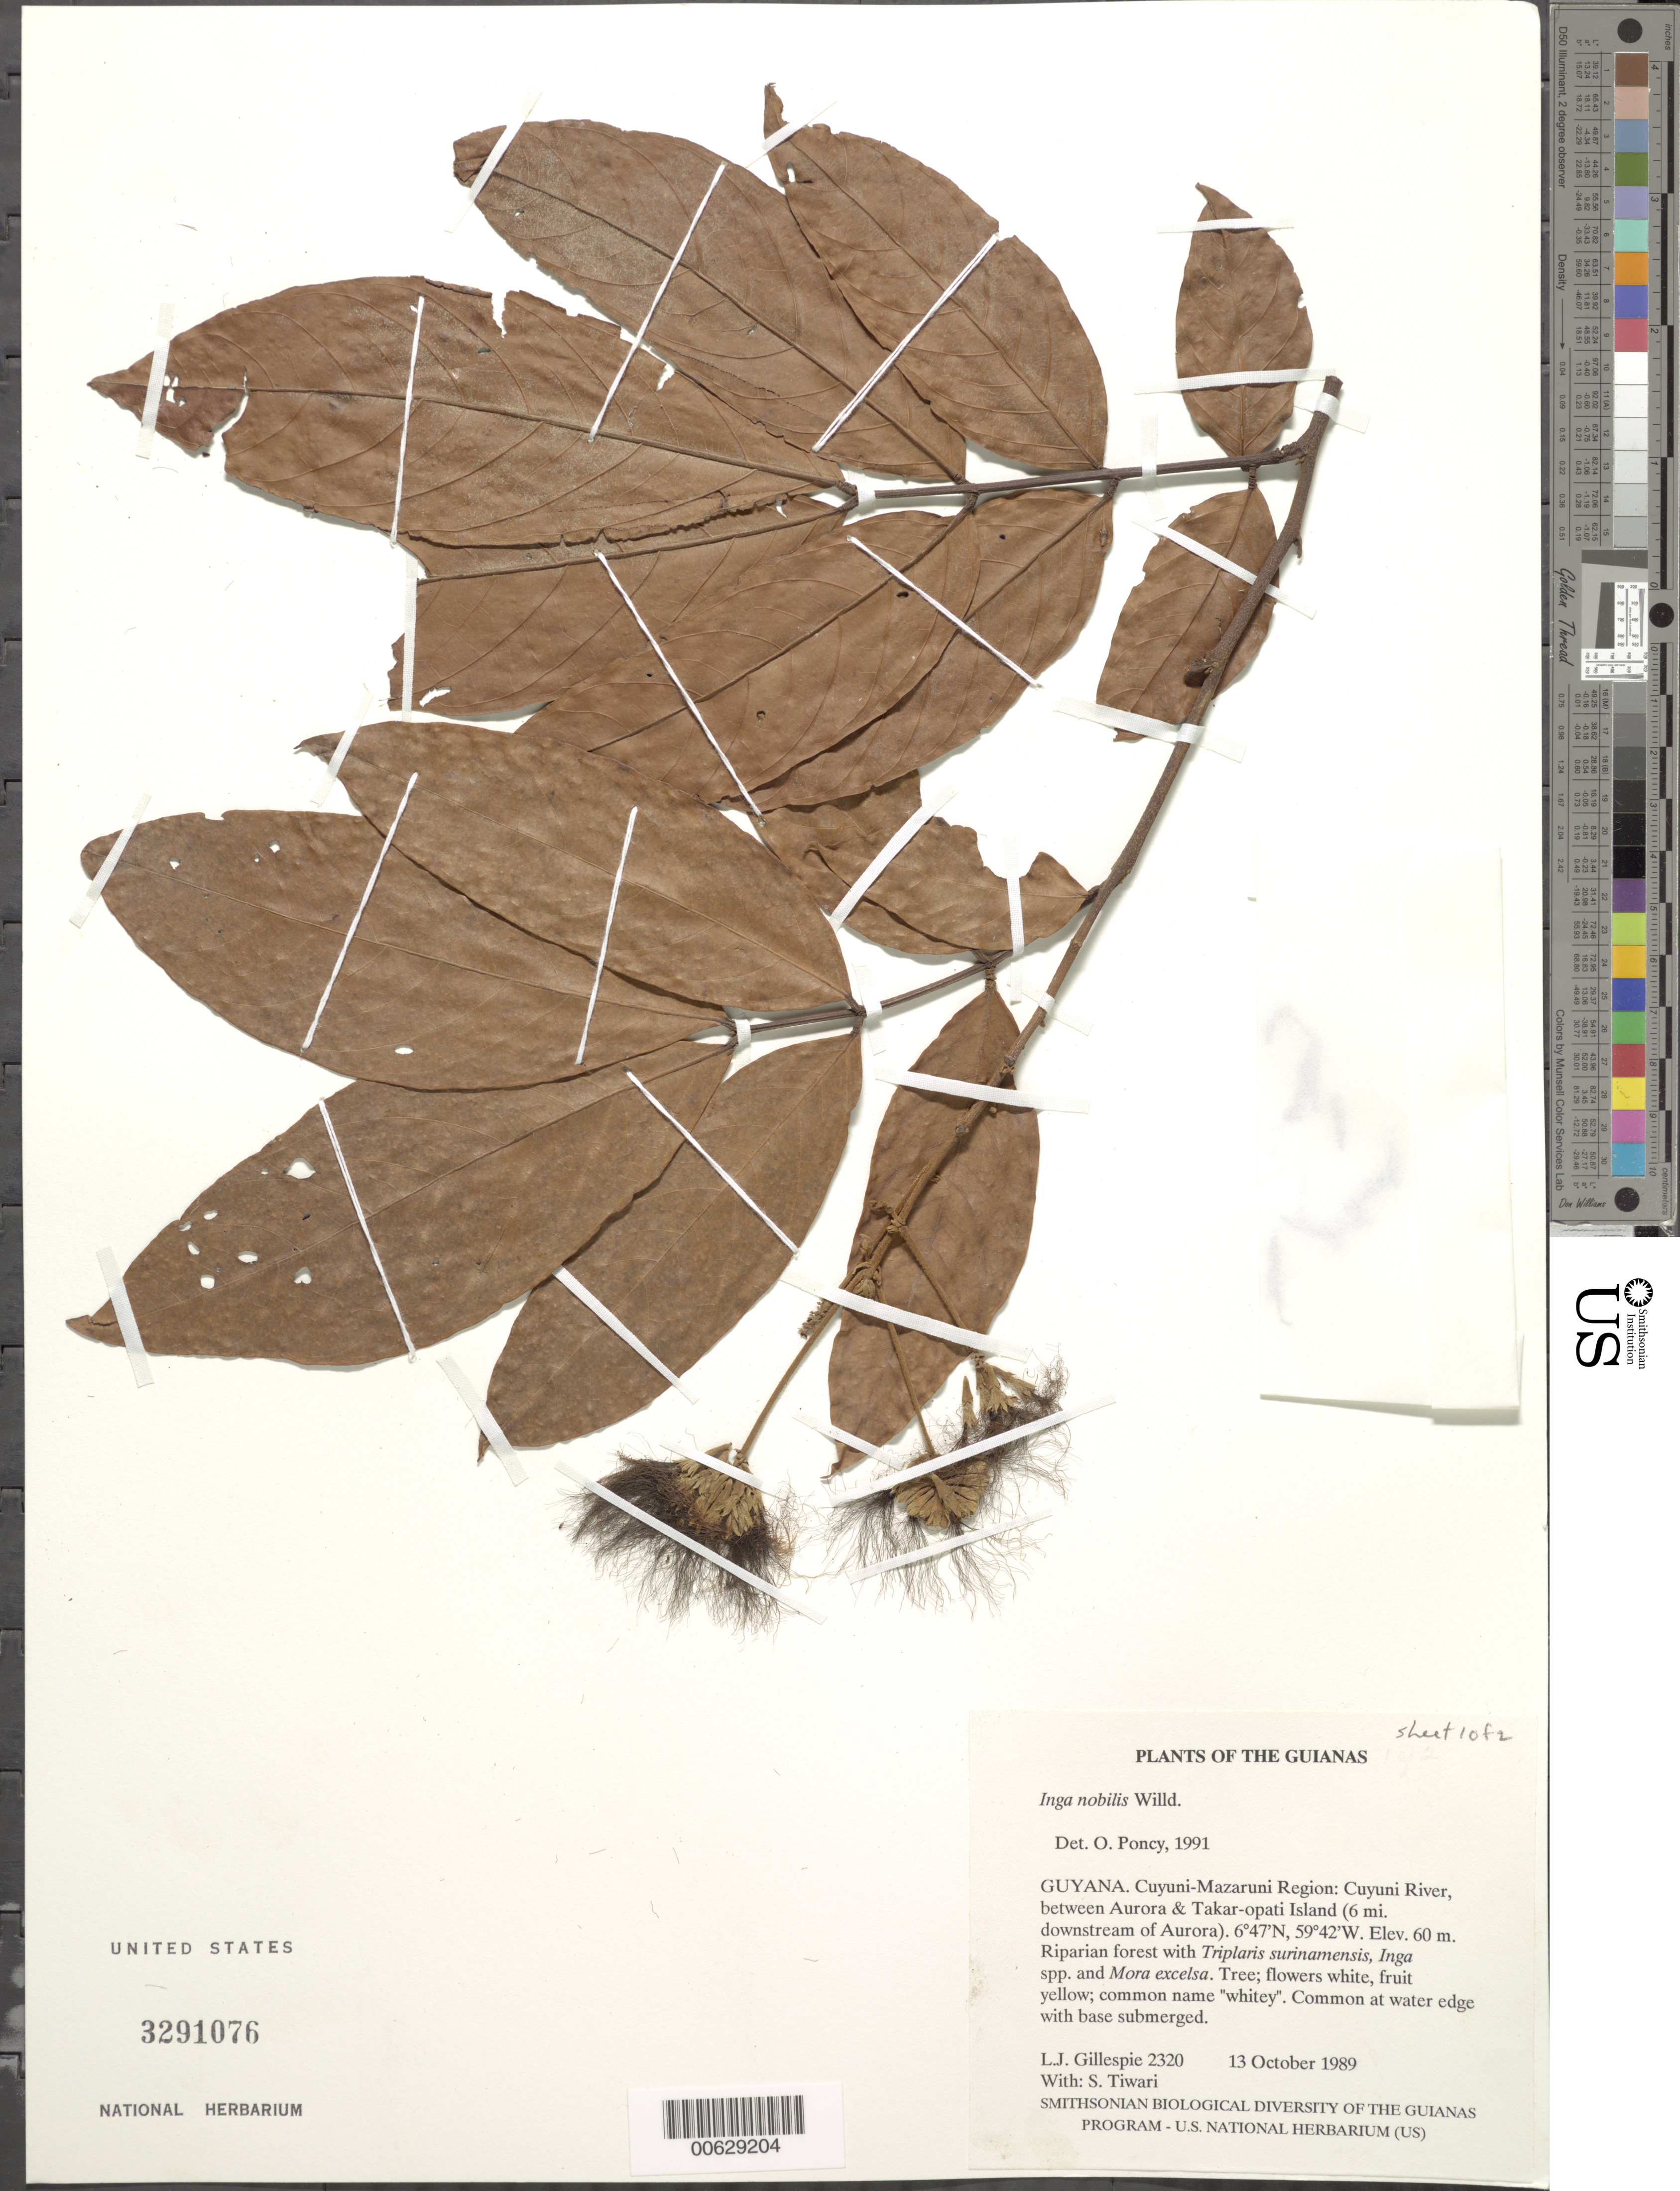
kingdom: Plantae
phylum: Tracheophyta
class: Magnoliopsida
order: Fabales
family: Fabaceae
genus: Inga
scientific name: Inga nobilis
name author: Willd.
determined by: Poncy, O.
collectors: L. J. Gillespie & S. Tiwari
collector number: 2320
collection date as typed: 13 October 1989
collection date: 1989-10-13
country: Guyana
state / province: Cuyuni-Mazaruni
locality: Cuyuni River, between Aurora & Takar-opati Island (6 mi. downstream of Aurora)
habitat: Riparian forest with Triplaris surinamensis, Inga spp. and Mora excelsa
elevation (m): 60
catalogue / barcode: US 3291076